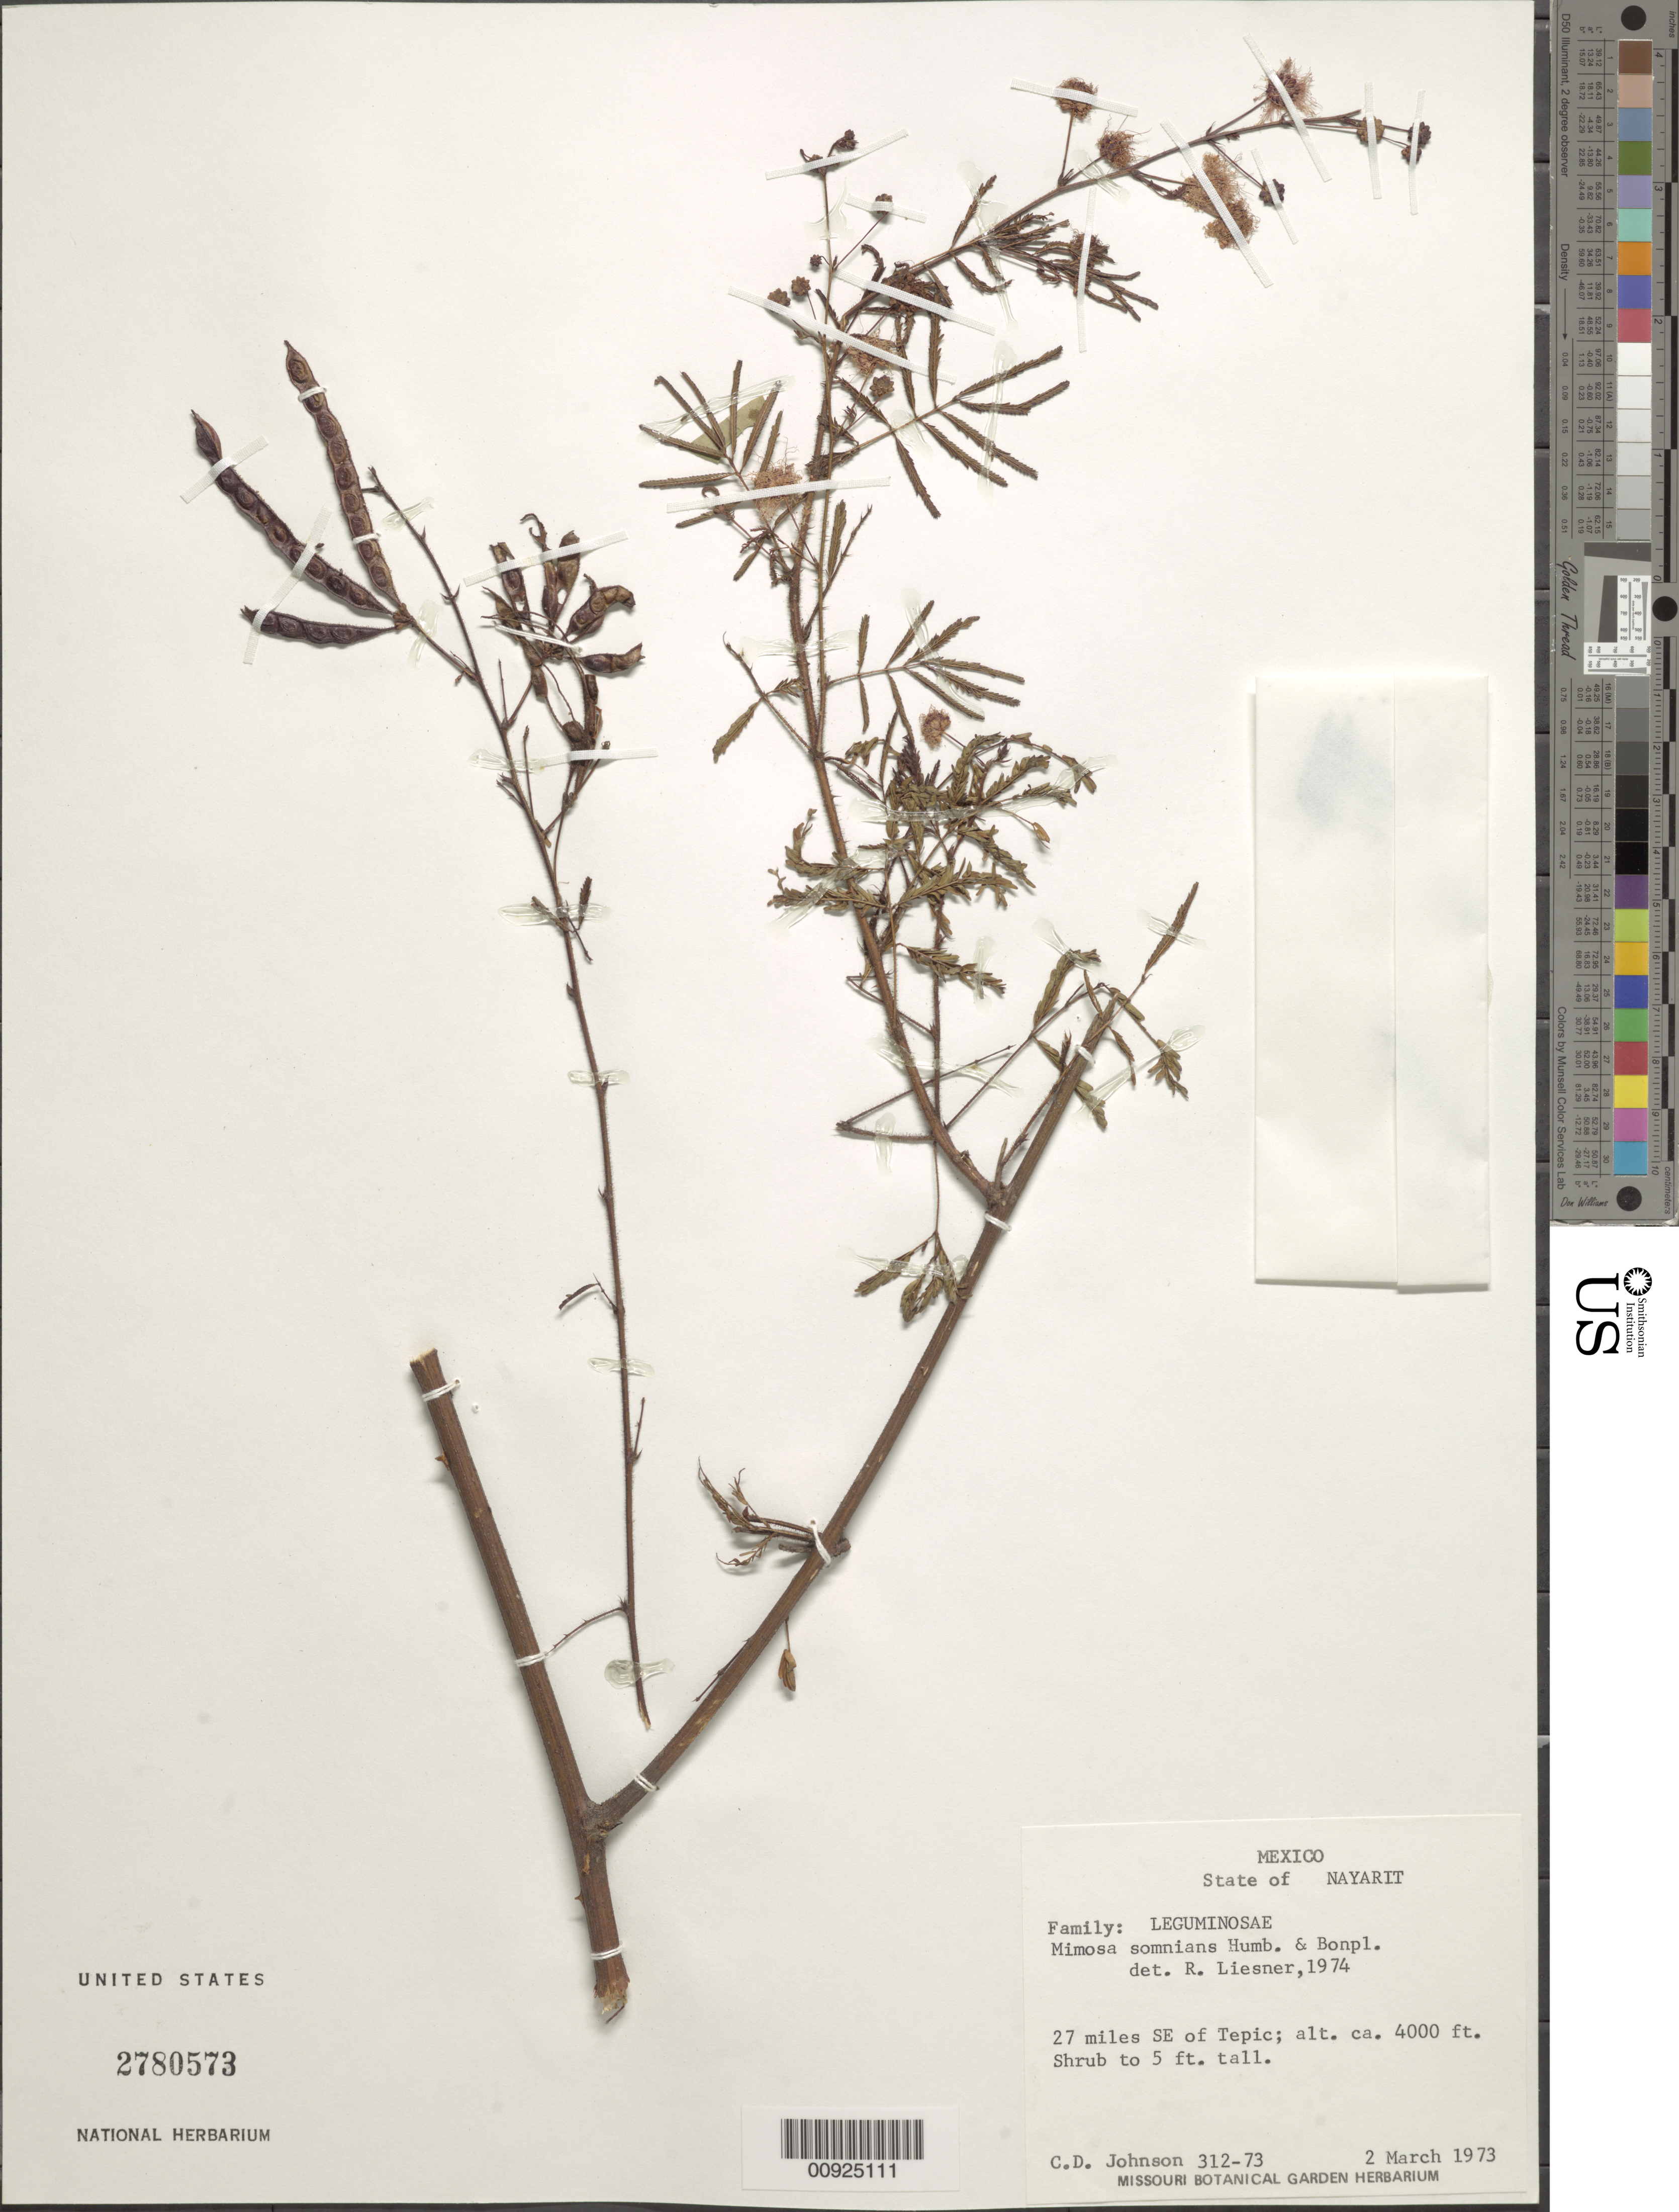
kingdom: Plantae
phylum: Tracheophyta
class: Magnoliopsida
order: Fabales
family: Fabaceae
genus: Mimosa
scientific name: Mimosa somnians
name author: Humb. & Bonpl. ex Willd.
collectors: C. D. Johnson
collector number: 312-73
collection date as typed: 02 Mar 1973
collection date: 1973-03-02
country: Mexico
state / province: Nayarit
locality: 27 miles SE of Tepic.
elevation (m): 1219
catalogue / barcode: US 2780573